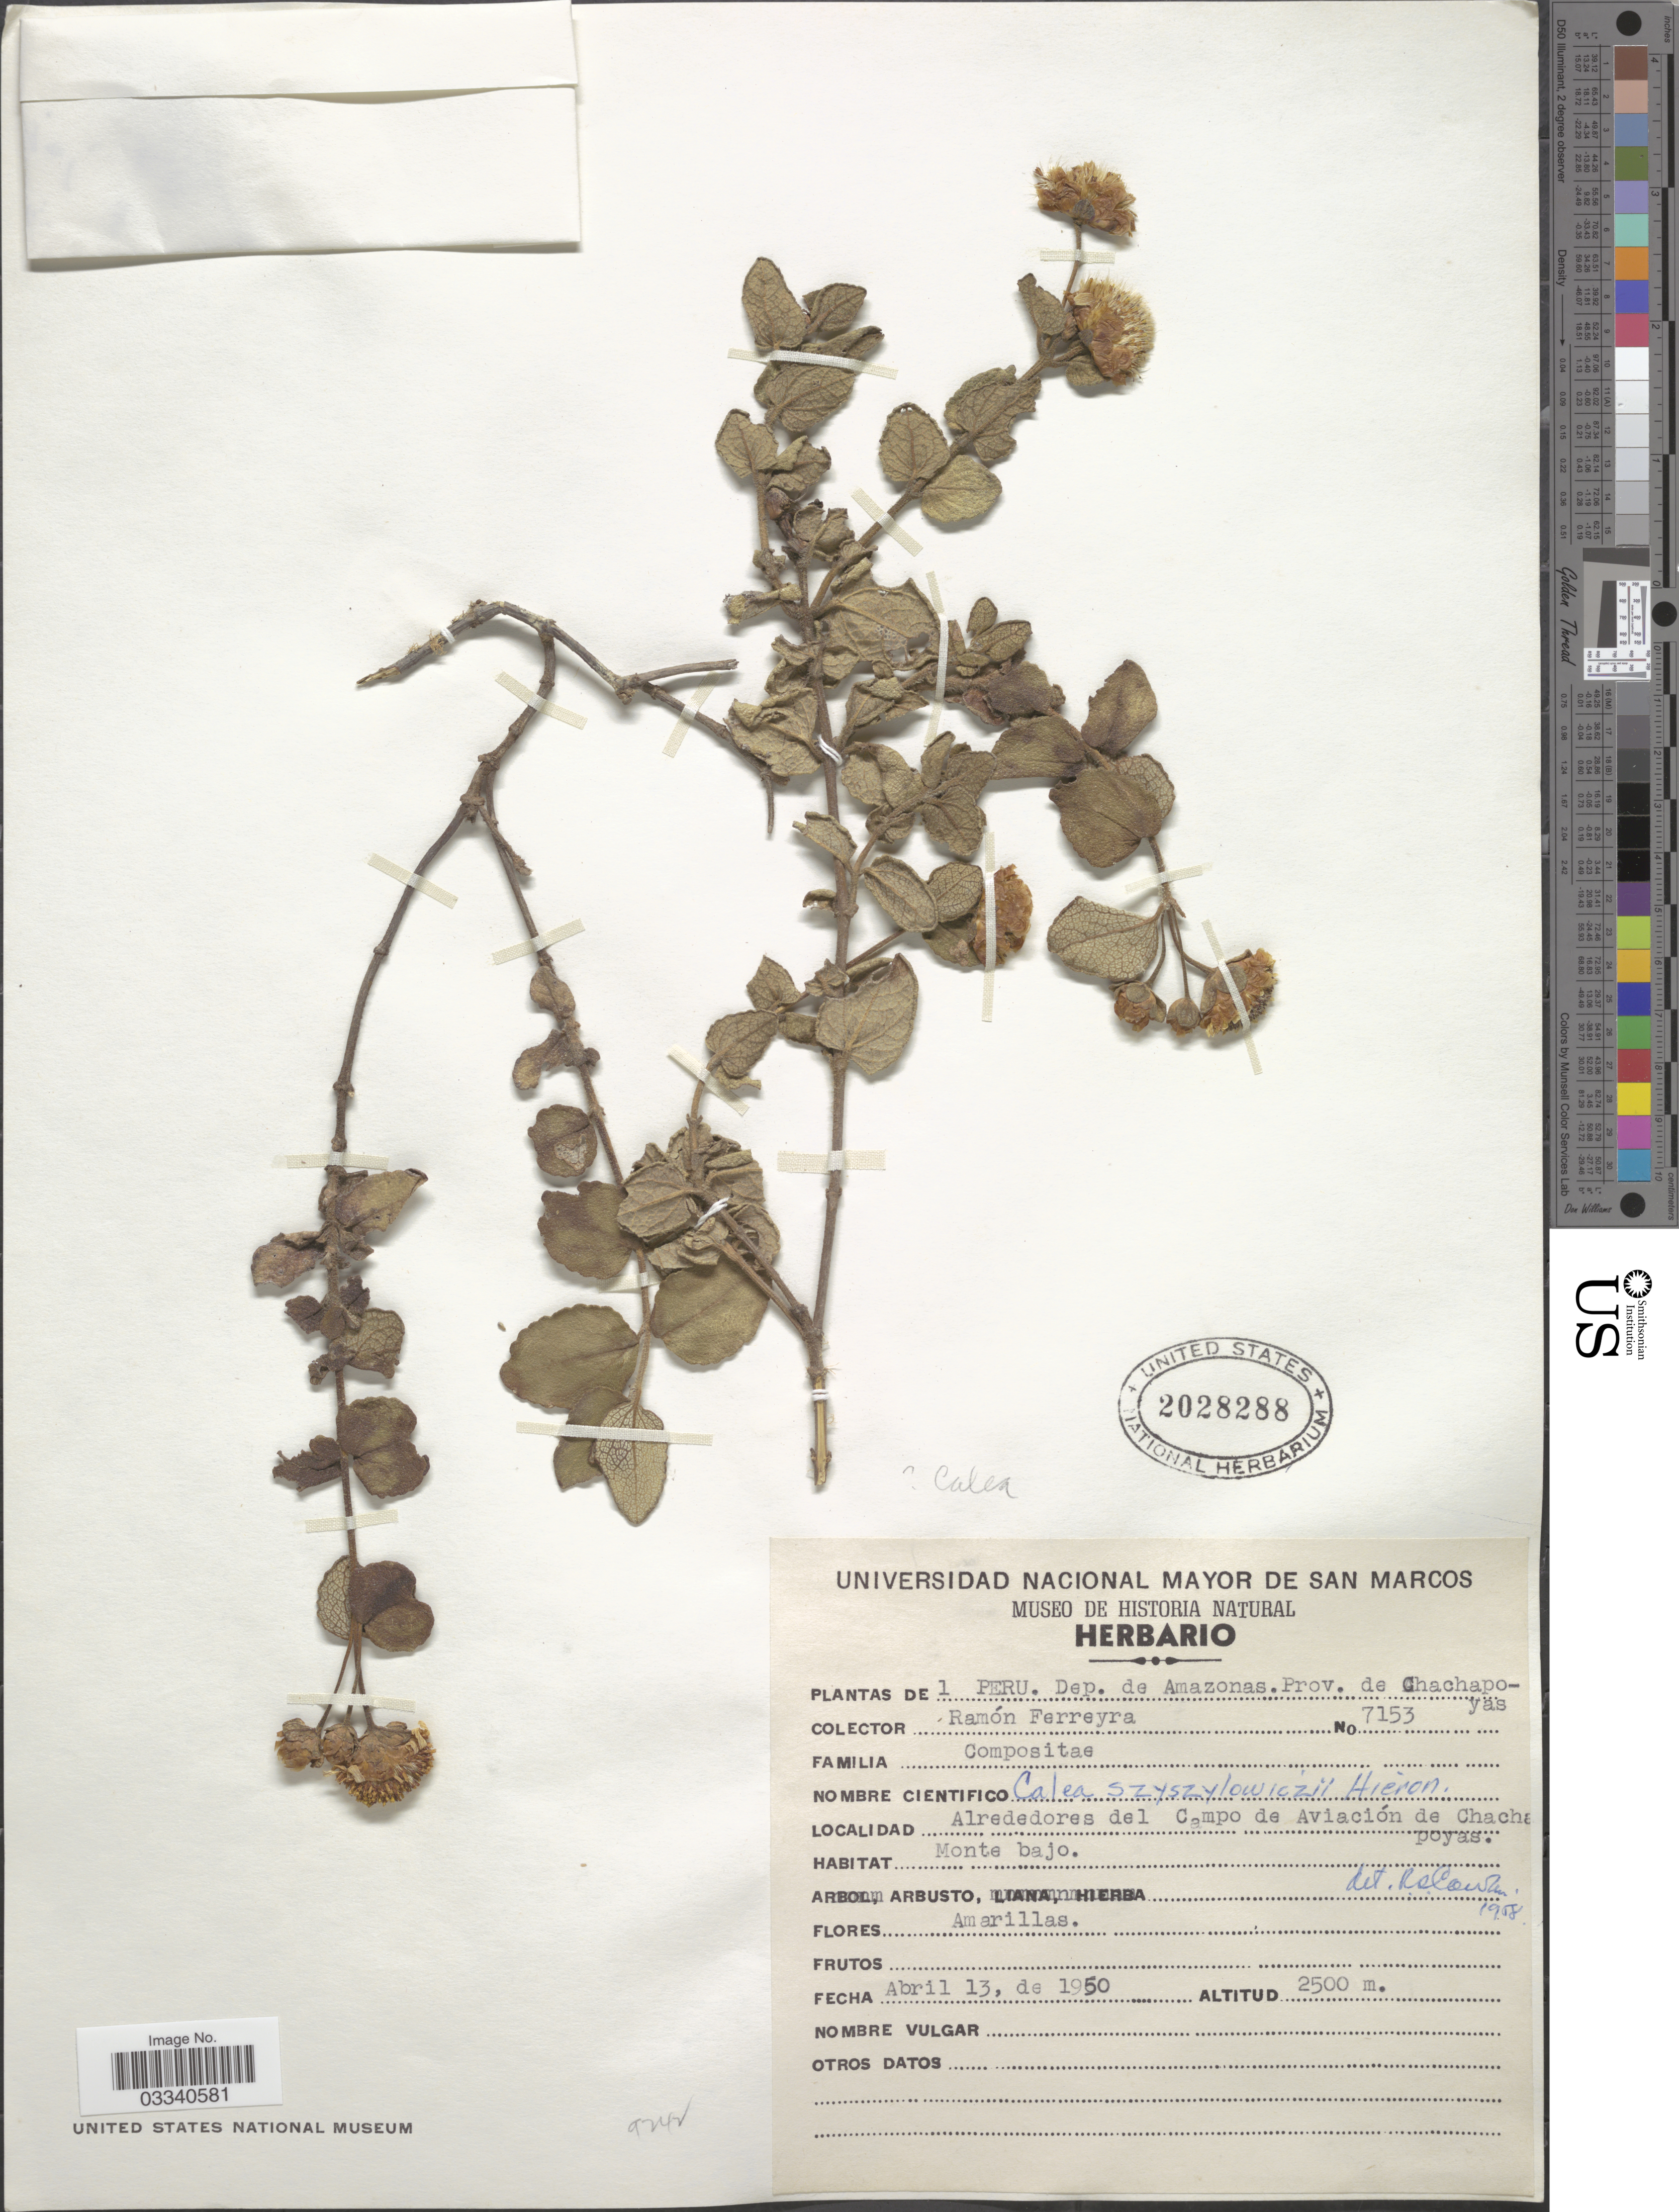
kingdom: Plantae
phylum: Tracheophyta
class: Magnoliopsida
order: Asterales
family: Asteraceae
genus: Calea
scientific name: Calea szyszylowizii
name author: Hieron.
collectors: R. A. Ferreyra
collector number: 7153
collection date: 1950-04-13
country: Peru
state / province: Amazonas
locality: Dep. de Amazonas. Prov. de Chachapoyas. Alrededores del Campo de Aviación de Chachapoyas. Monte bajo.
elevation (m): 2500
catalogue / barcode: US 2028288